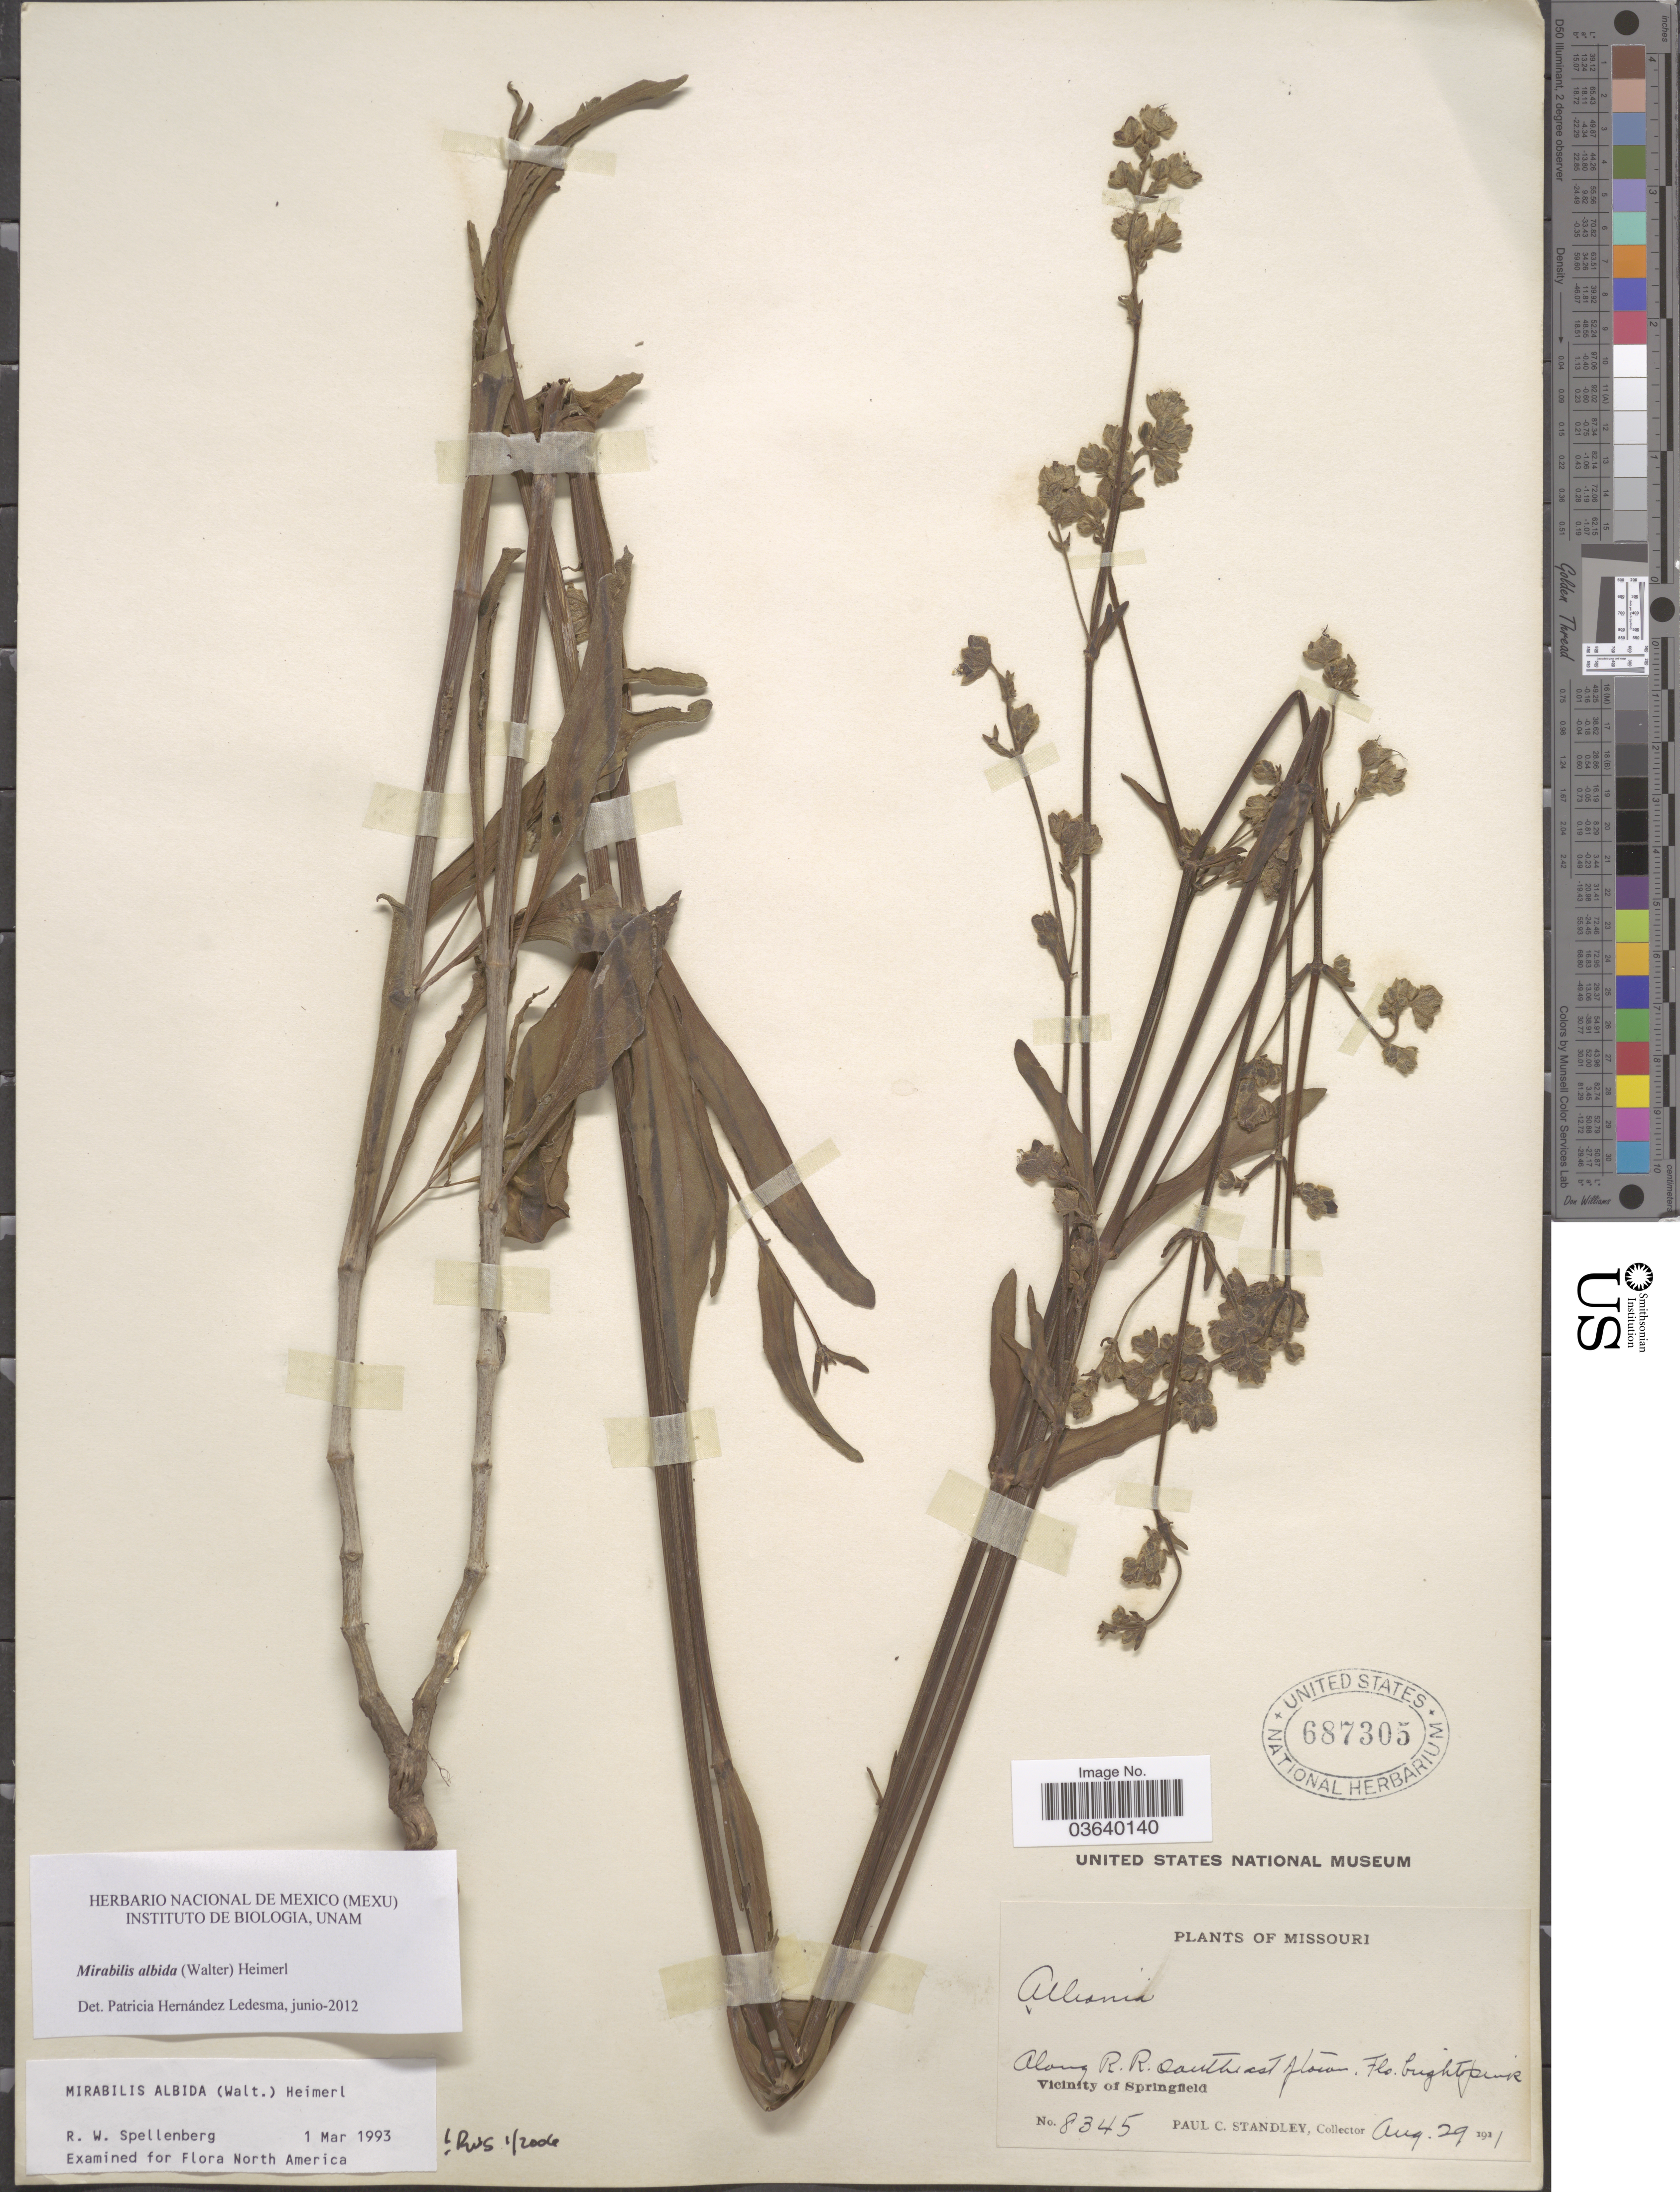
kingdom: Plantae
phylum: Tracheophyta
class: Magnoliopsida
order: Caryophyllales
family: Nyctaginaceae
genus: Mirabilis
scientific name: Mirabilis albida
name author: (Walter) Heimerl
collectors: P. C. Standley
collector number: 8345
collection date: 1931-08-29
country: United States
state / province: Missouri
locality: Along R.R. southeast of town. Vicinity of Springfield.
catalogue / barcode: US 687305